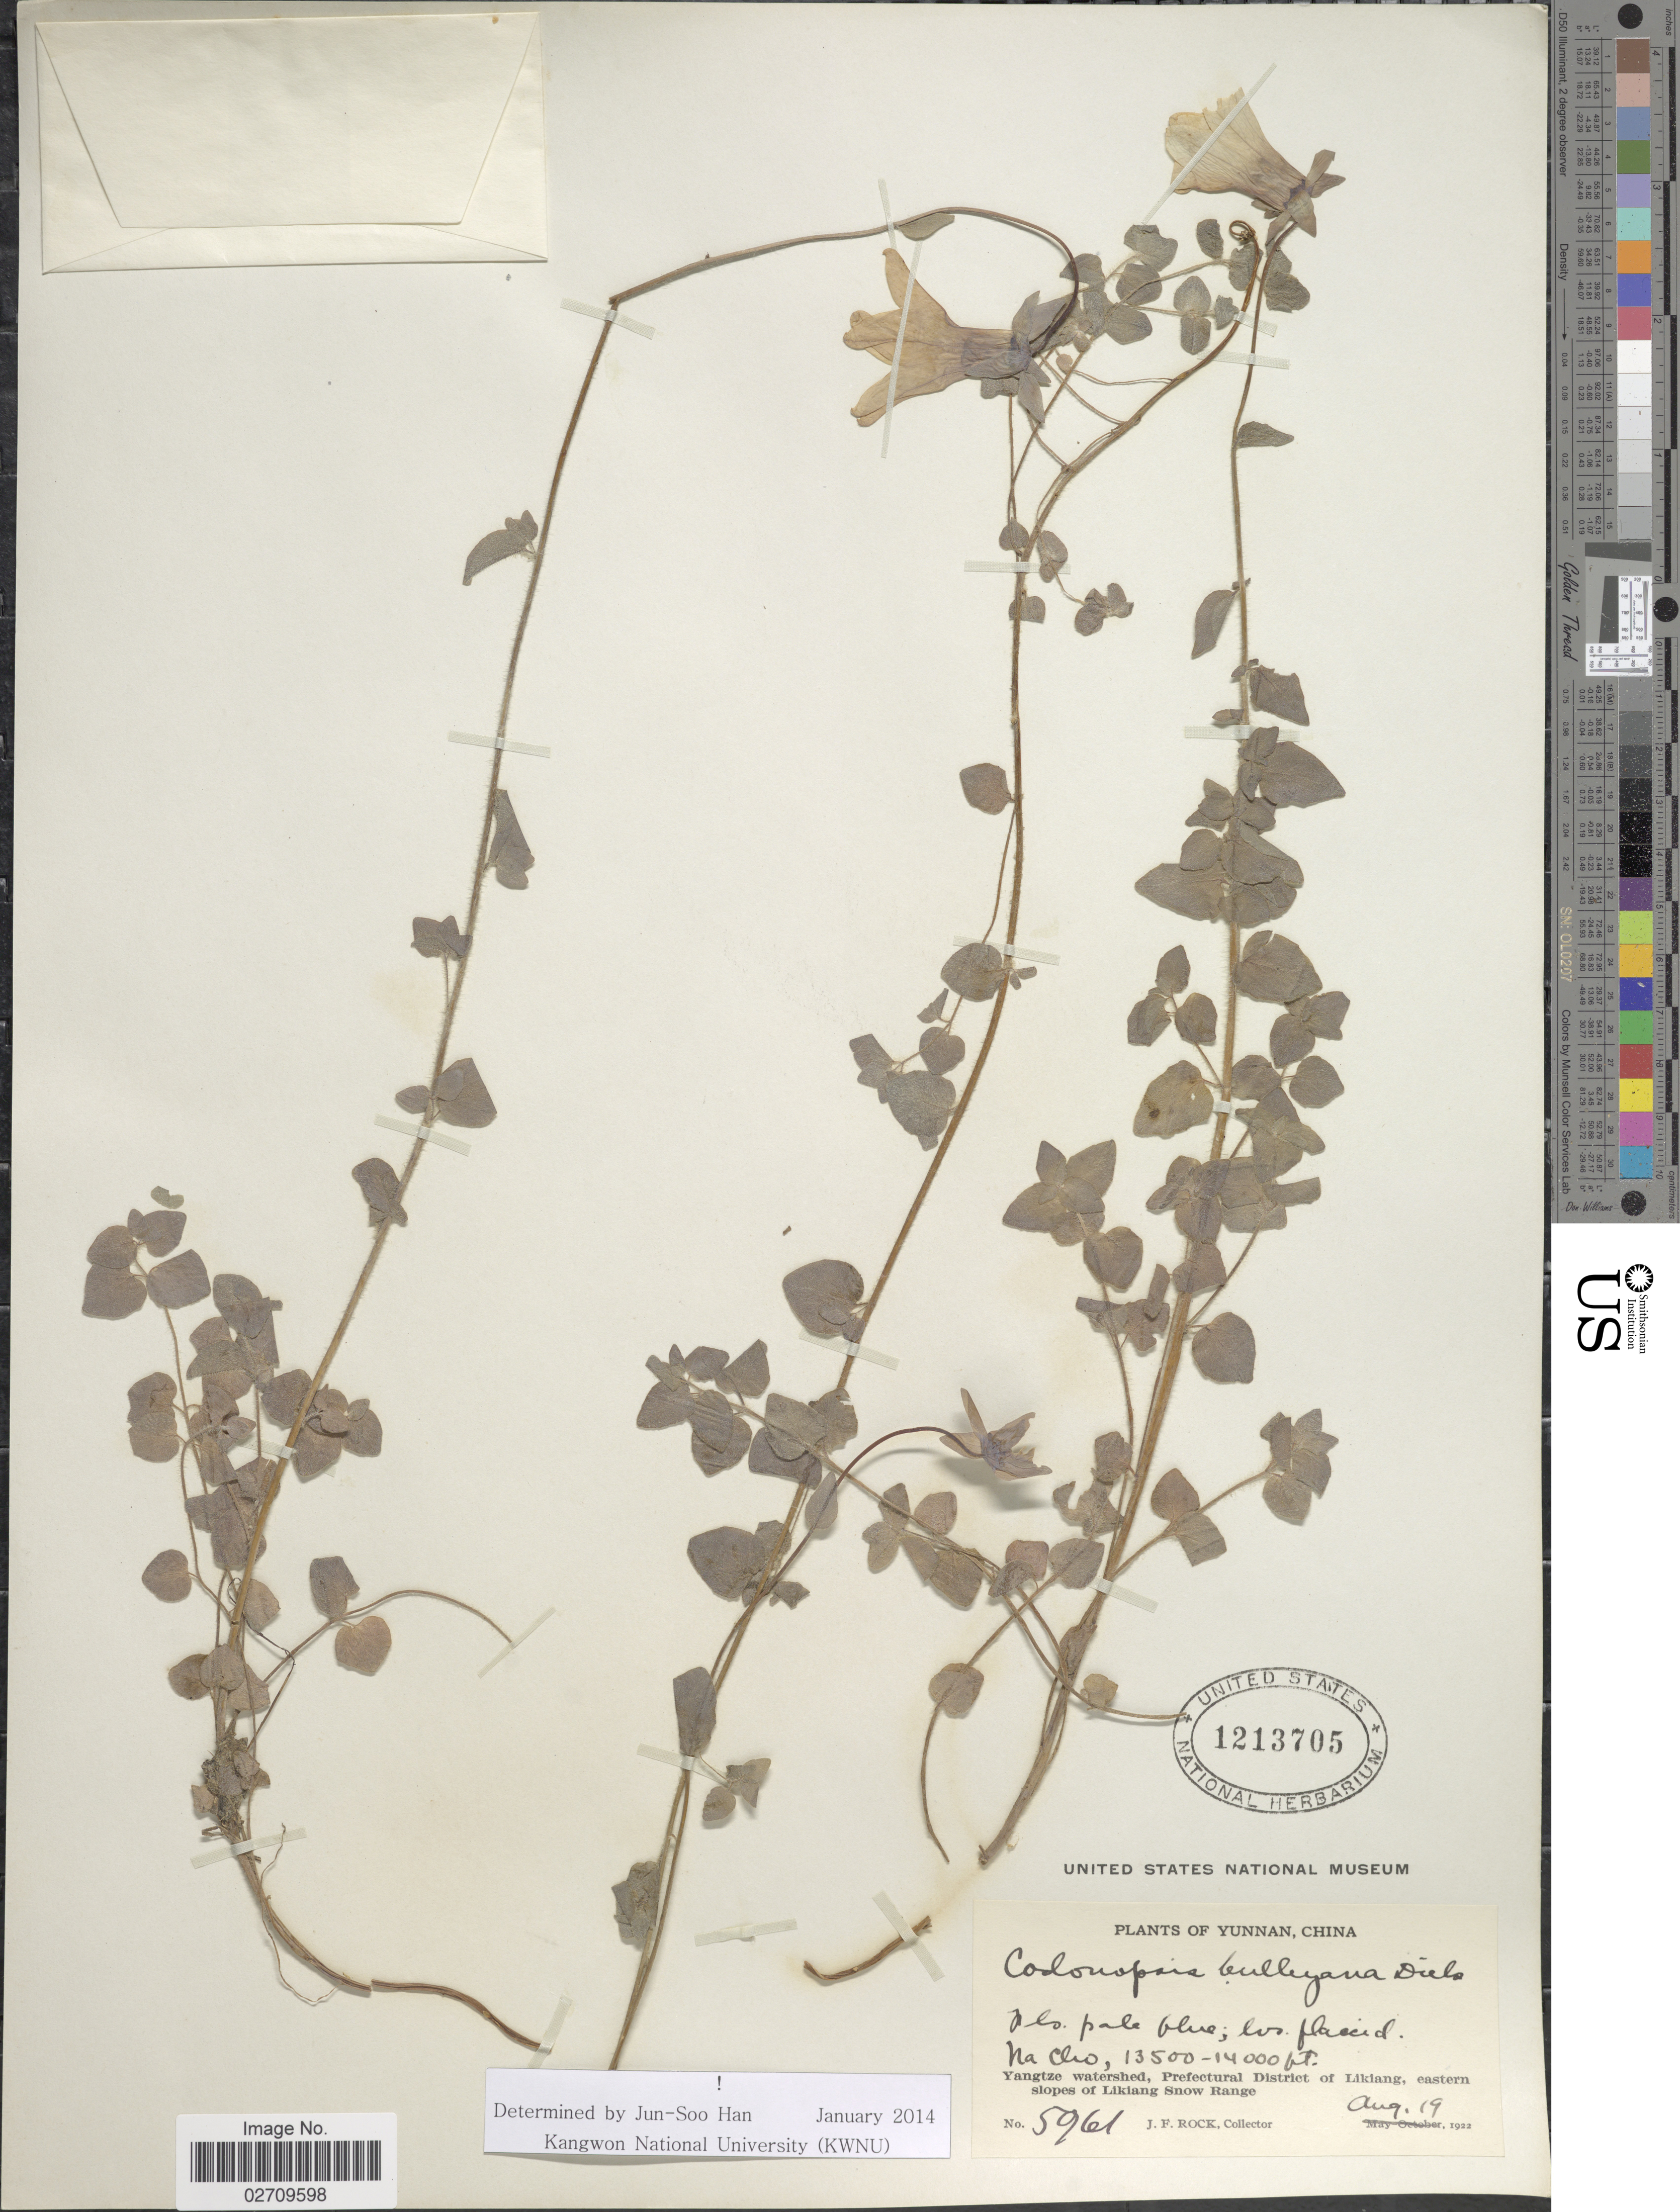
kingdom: Plantae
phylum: Tracheophyta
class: Magnoliopsida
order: Asterales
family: Campanulaceae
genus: Codonopsis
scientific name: Codonopsis bulleyana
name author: Forrest ex Diels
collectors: J. F. Rock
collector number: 5961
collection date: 1922-08-19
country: China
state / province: Yunnan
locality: Na Cho, Yangtze watershed, Prefectural District of Likiang, eastern slopes of Likiang Snow Range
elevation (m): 4115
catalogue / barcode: US 1213705